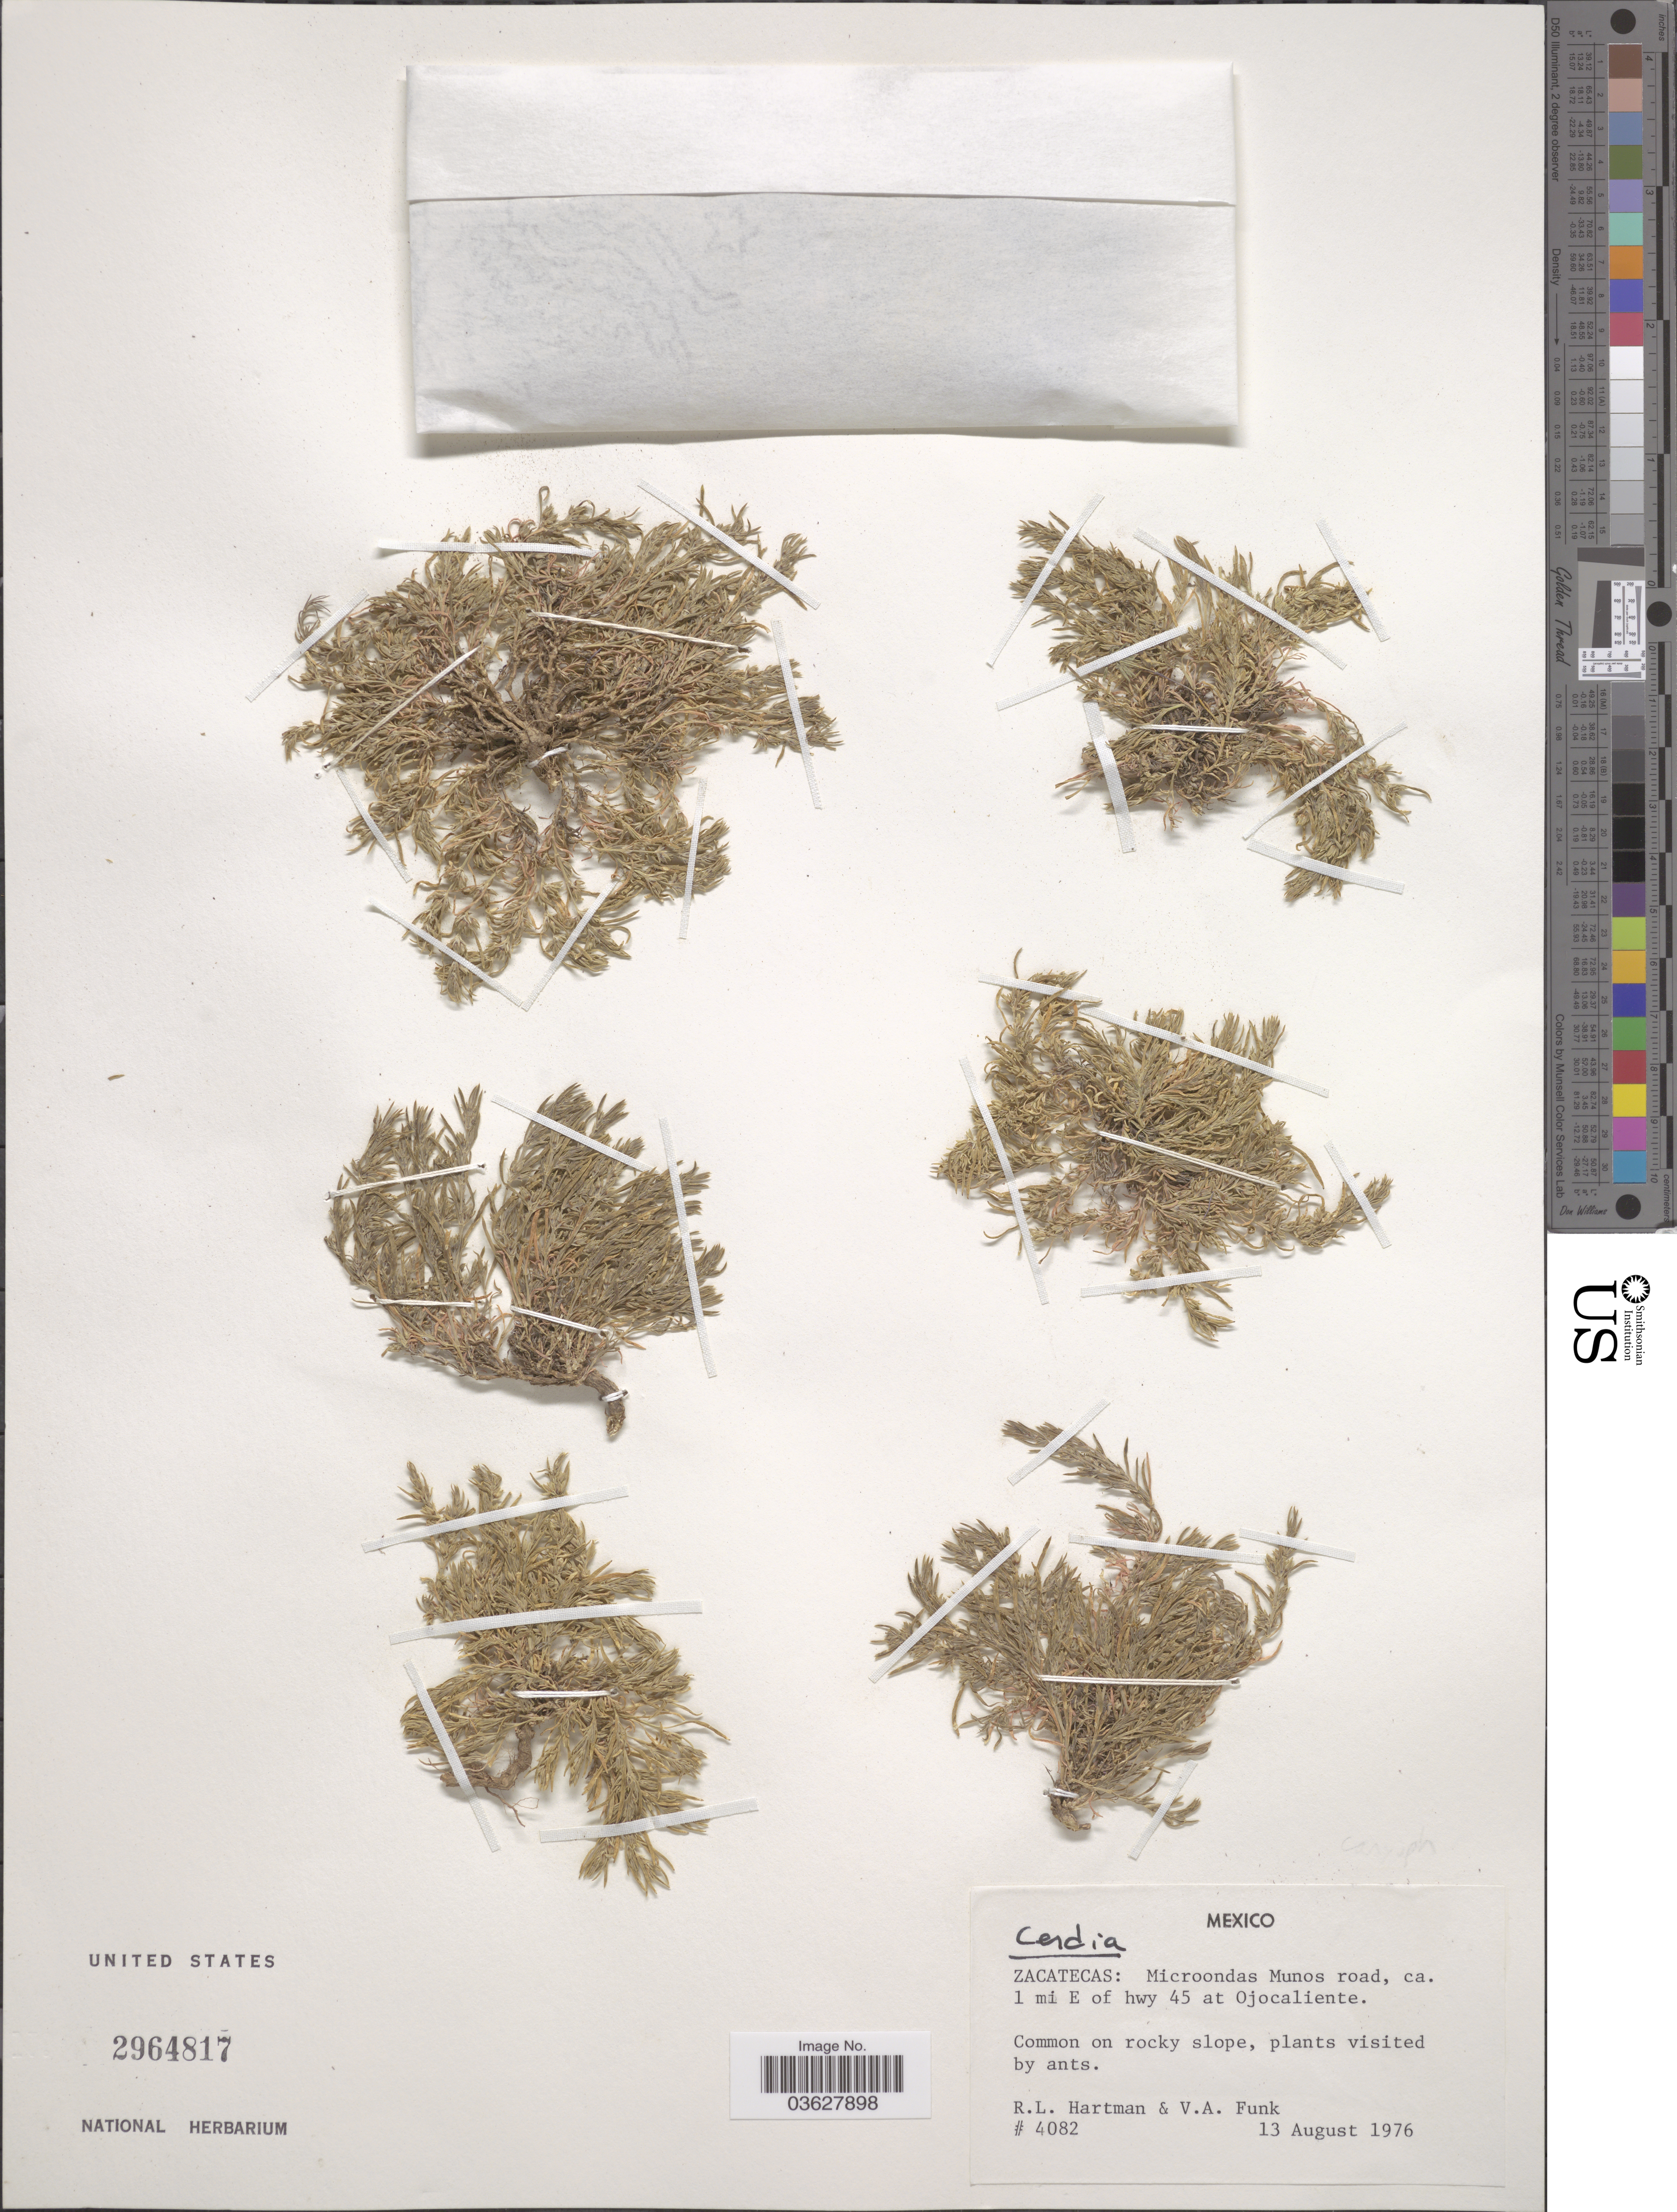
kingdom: Plantae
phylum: Tracheophyta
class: Magnoliopsida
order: Caryophyllales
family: Caryophyllaceae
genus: Cerdia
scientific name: Cerdia sp.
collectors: R. Hartman & V. Funk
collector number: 4082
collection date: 1976-08-13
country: Mexico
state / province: Zacatecas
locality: Microondas Munos road, ca. 1 mi E of hwy 45 at Ojocaliente.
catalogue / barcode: US 2964817